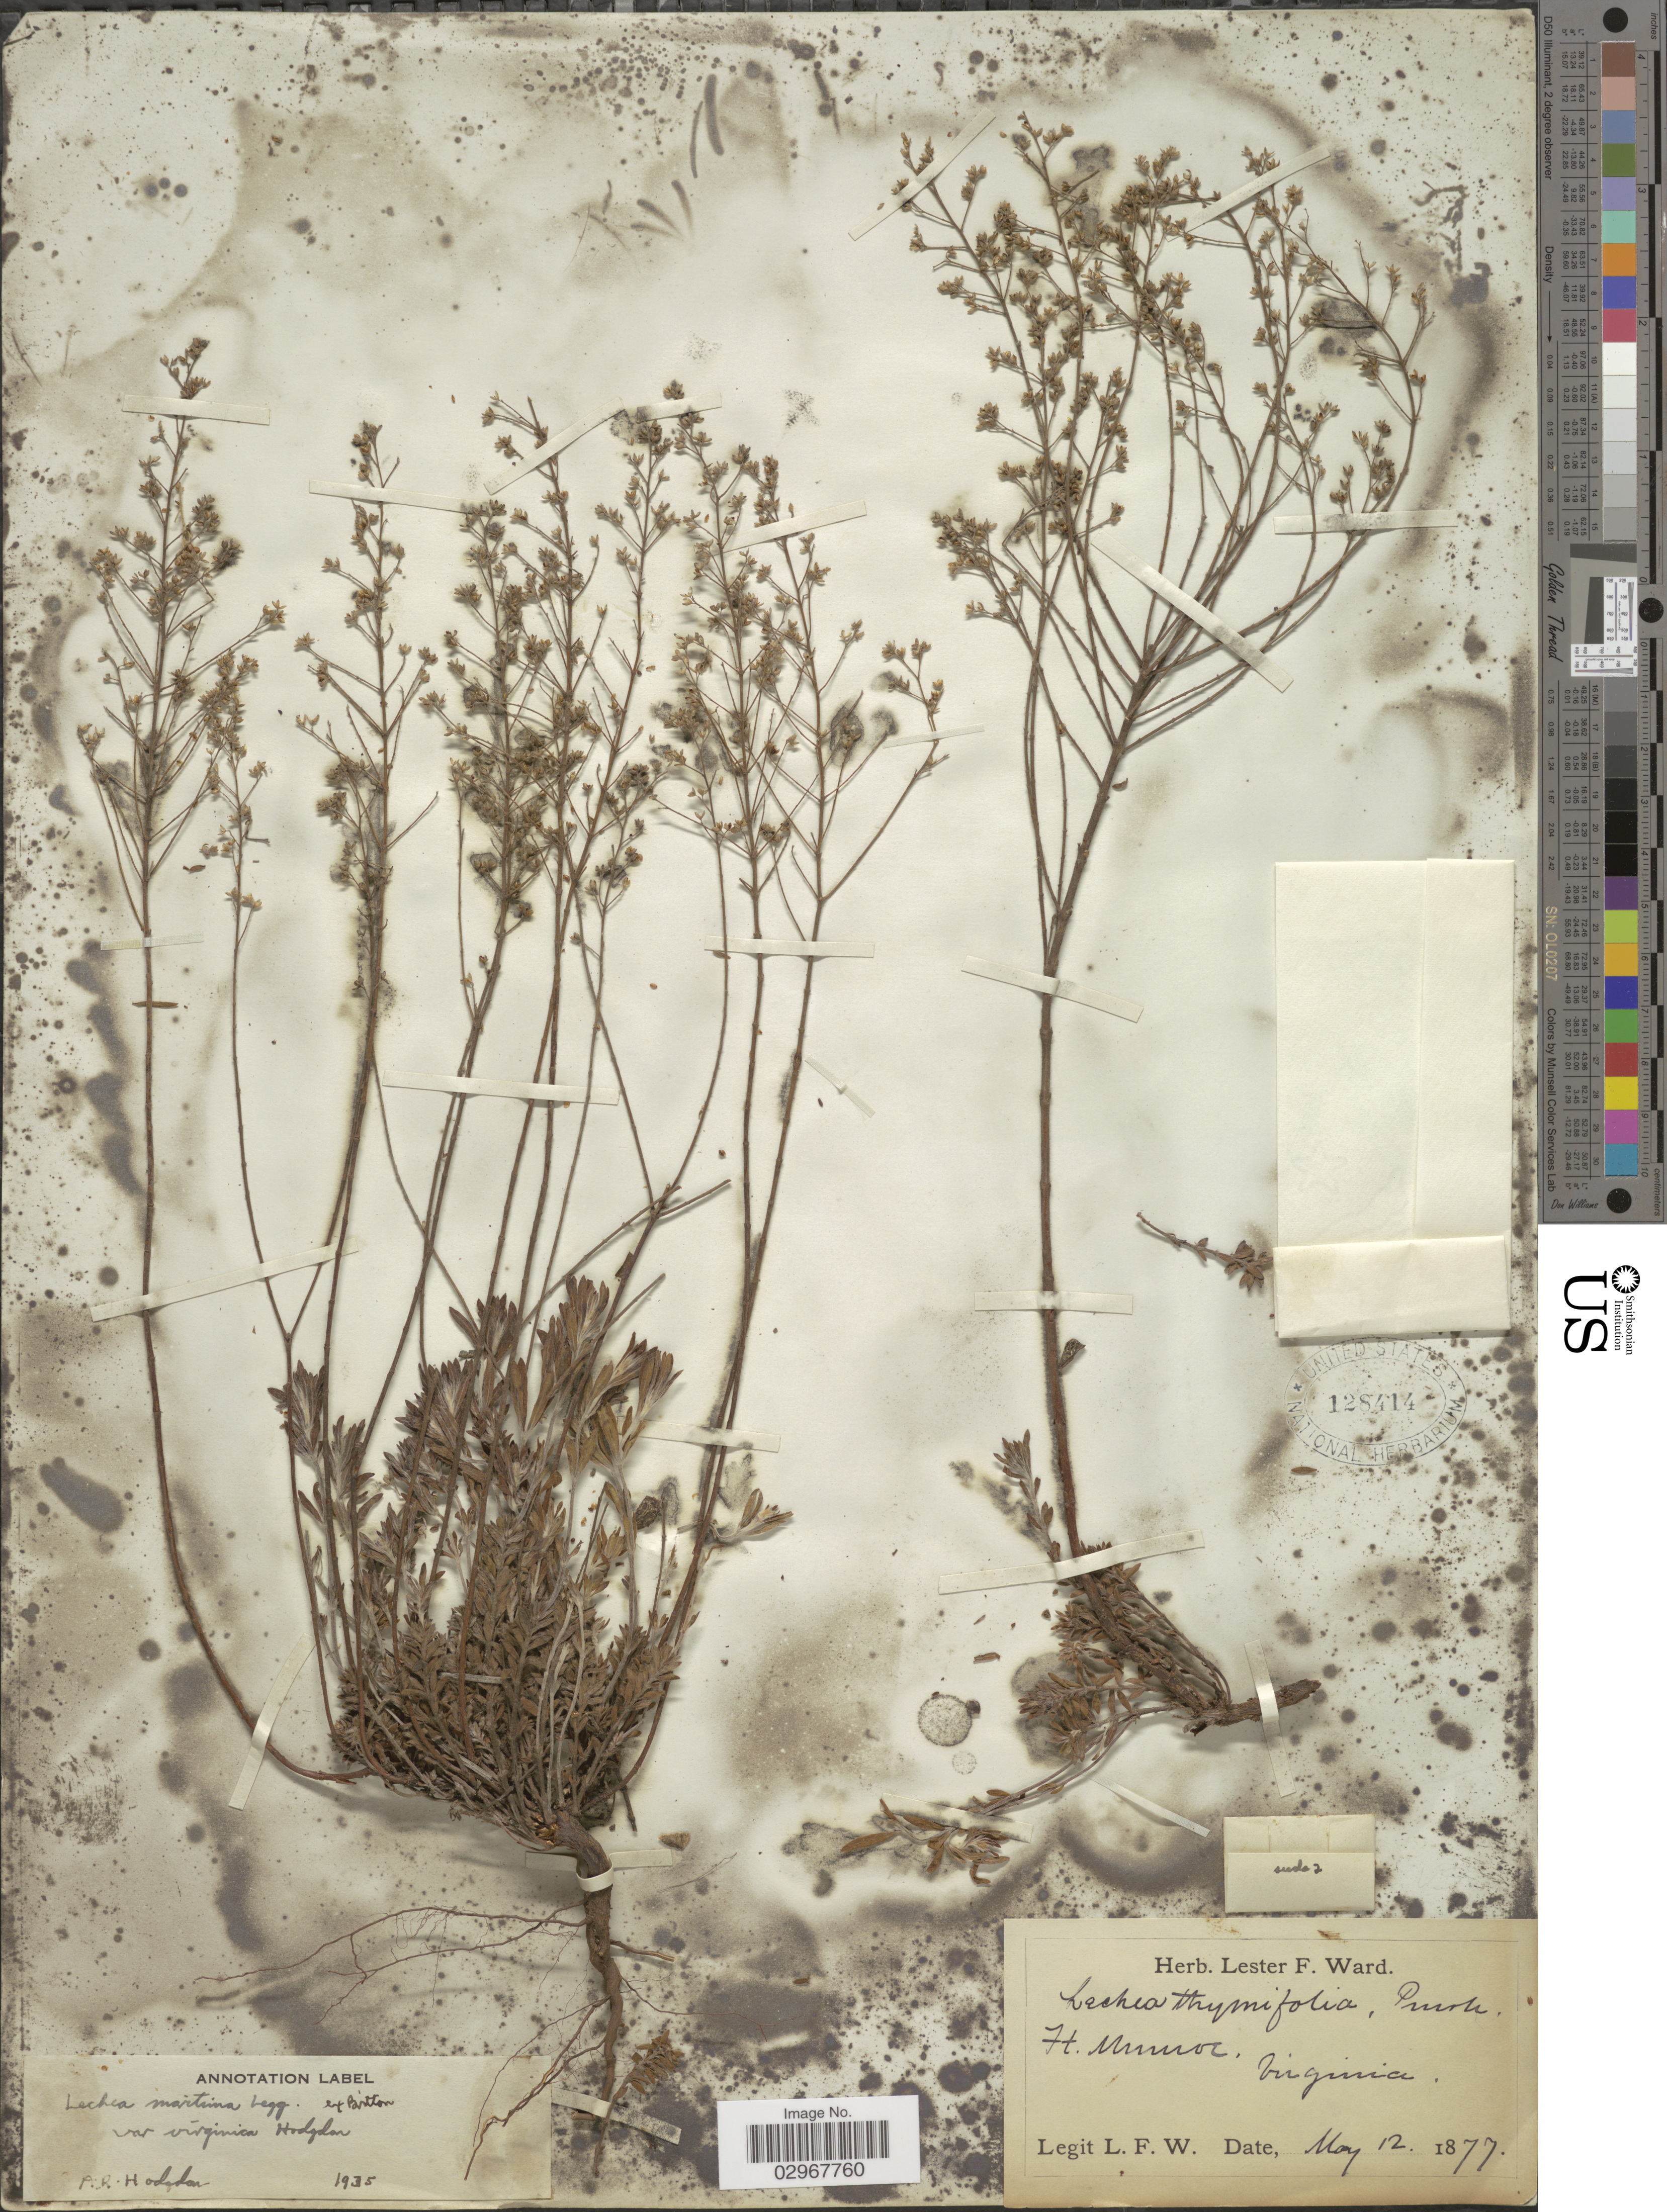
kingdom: Plantae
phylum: Tracheophyta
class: Magnoliopsida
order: Malvales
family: Cistaceae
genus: Lechea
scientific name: Lechea maritima var. virginica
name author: Hodgdon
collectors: L. F. Ward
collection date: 1877-05-12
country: United States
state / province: Virginia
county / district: City of Hampton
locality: Ft. Monroe.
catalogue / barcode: US 128414